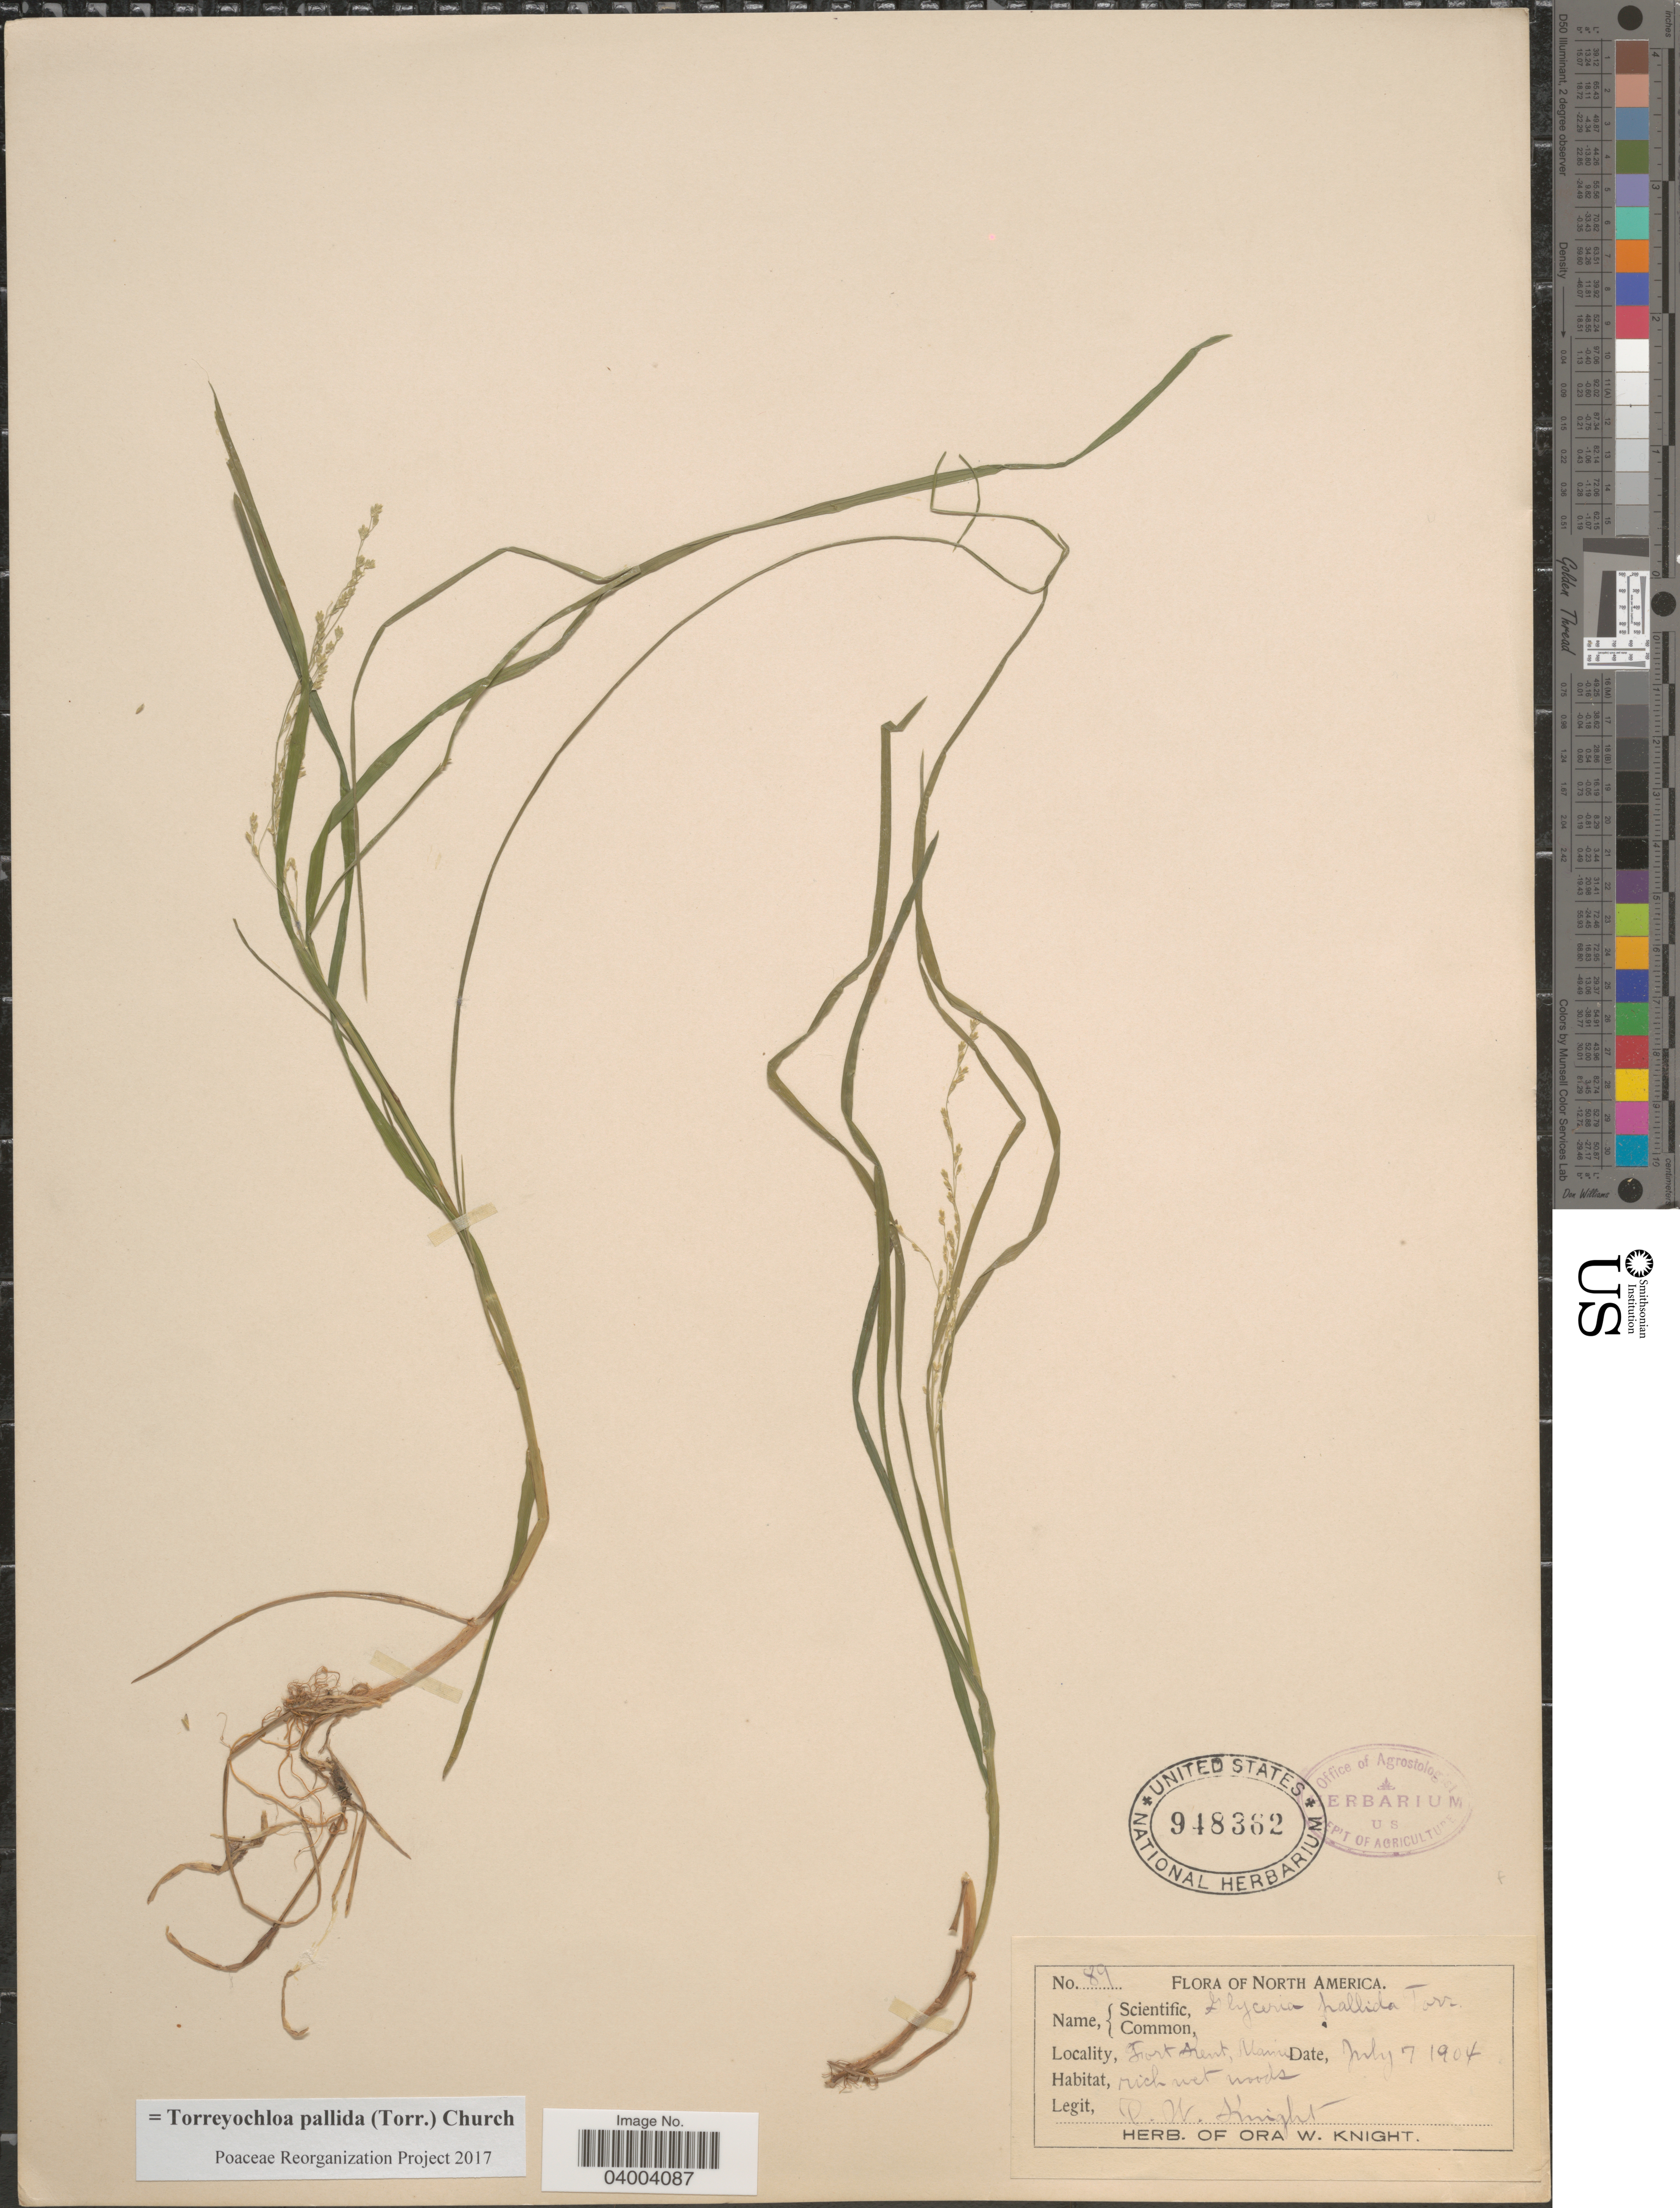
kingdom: Plantae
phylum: Tracheophyta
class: Liliopsida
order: Poales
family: Poaceae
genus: Torreyochloa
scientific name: Torreyochloa pallida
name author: (Torr.) G.L. Church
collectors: O. Knight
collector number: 89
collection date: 1904-07-07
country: United States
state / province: Maine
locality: Fort Kent.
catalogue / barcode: US 948362